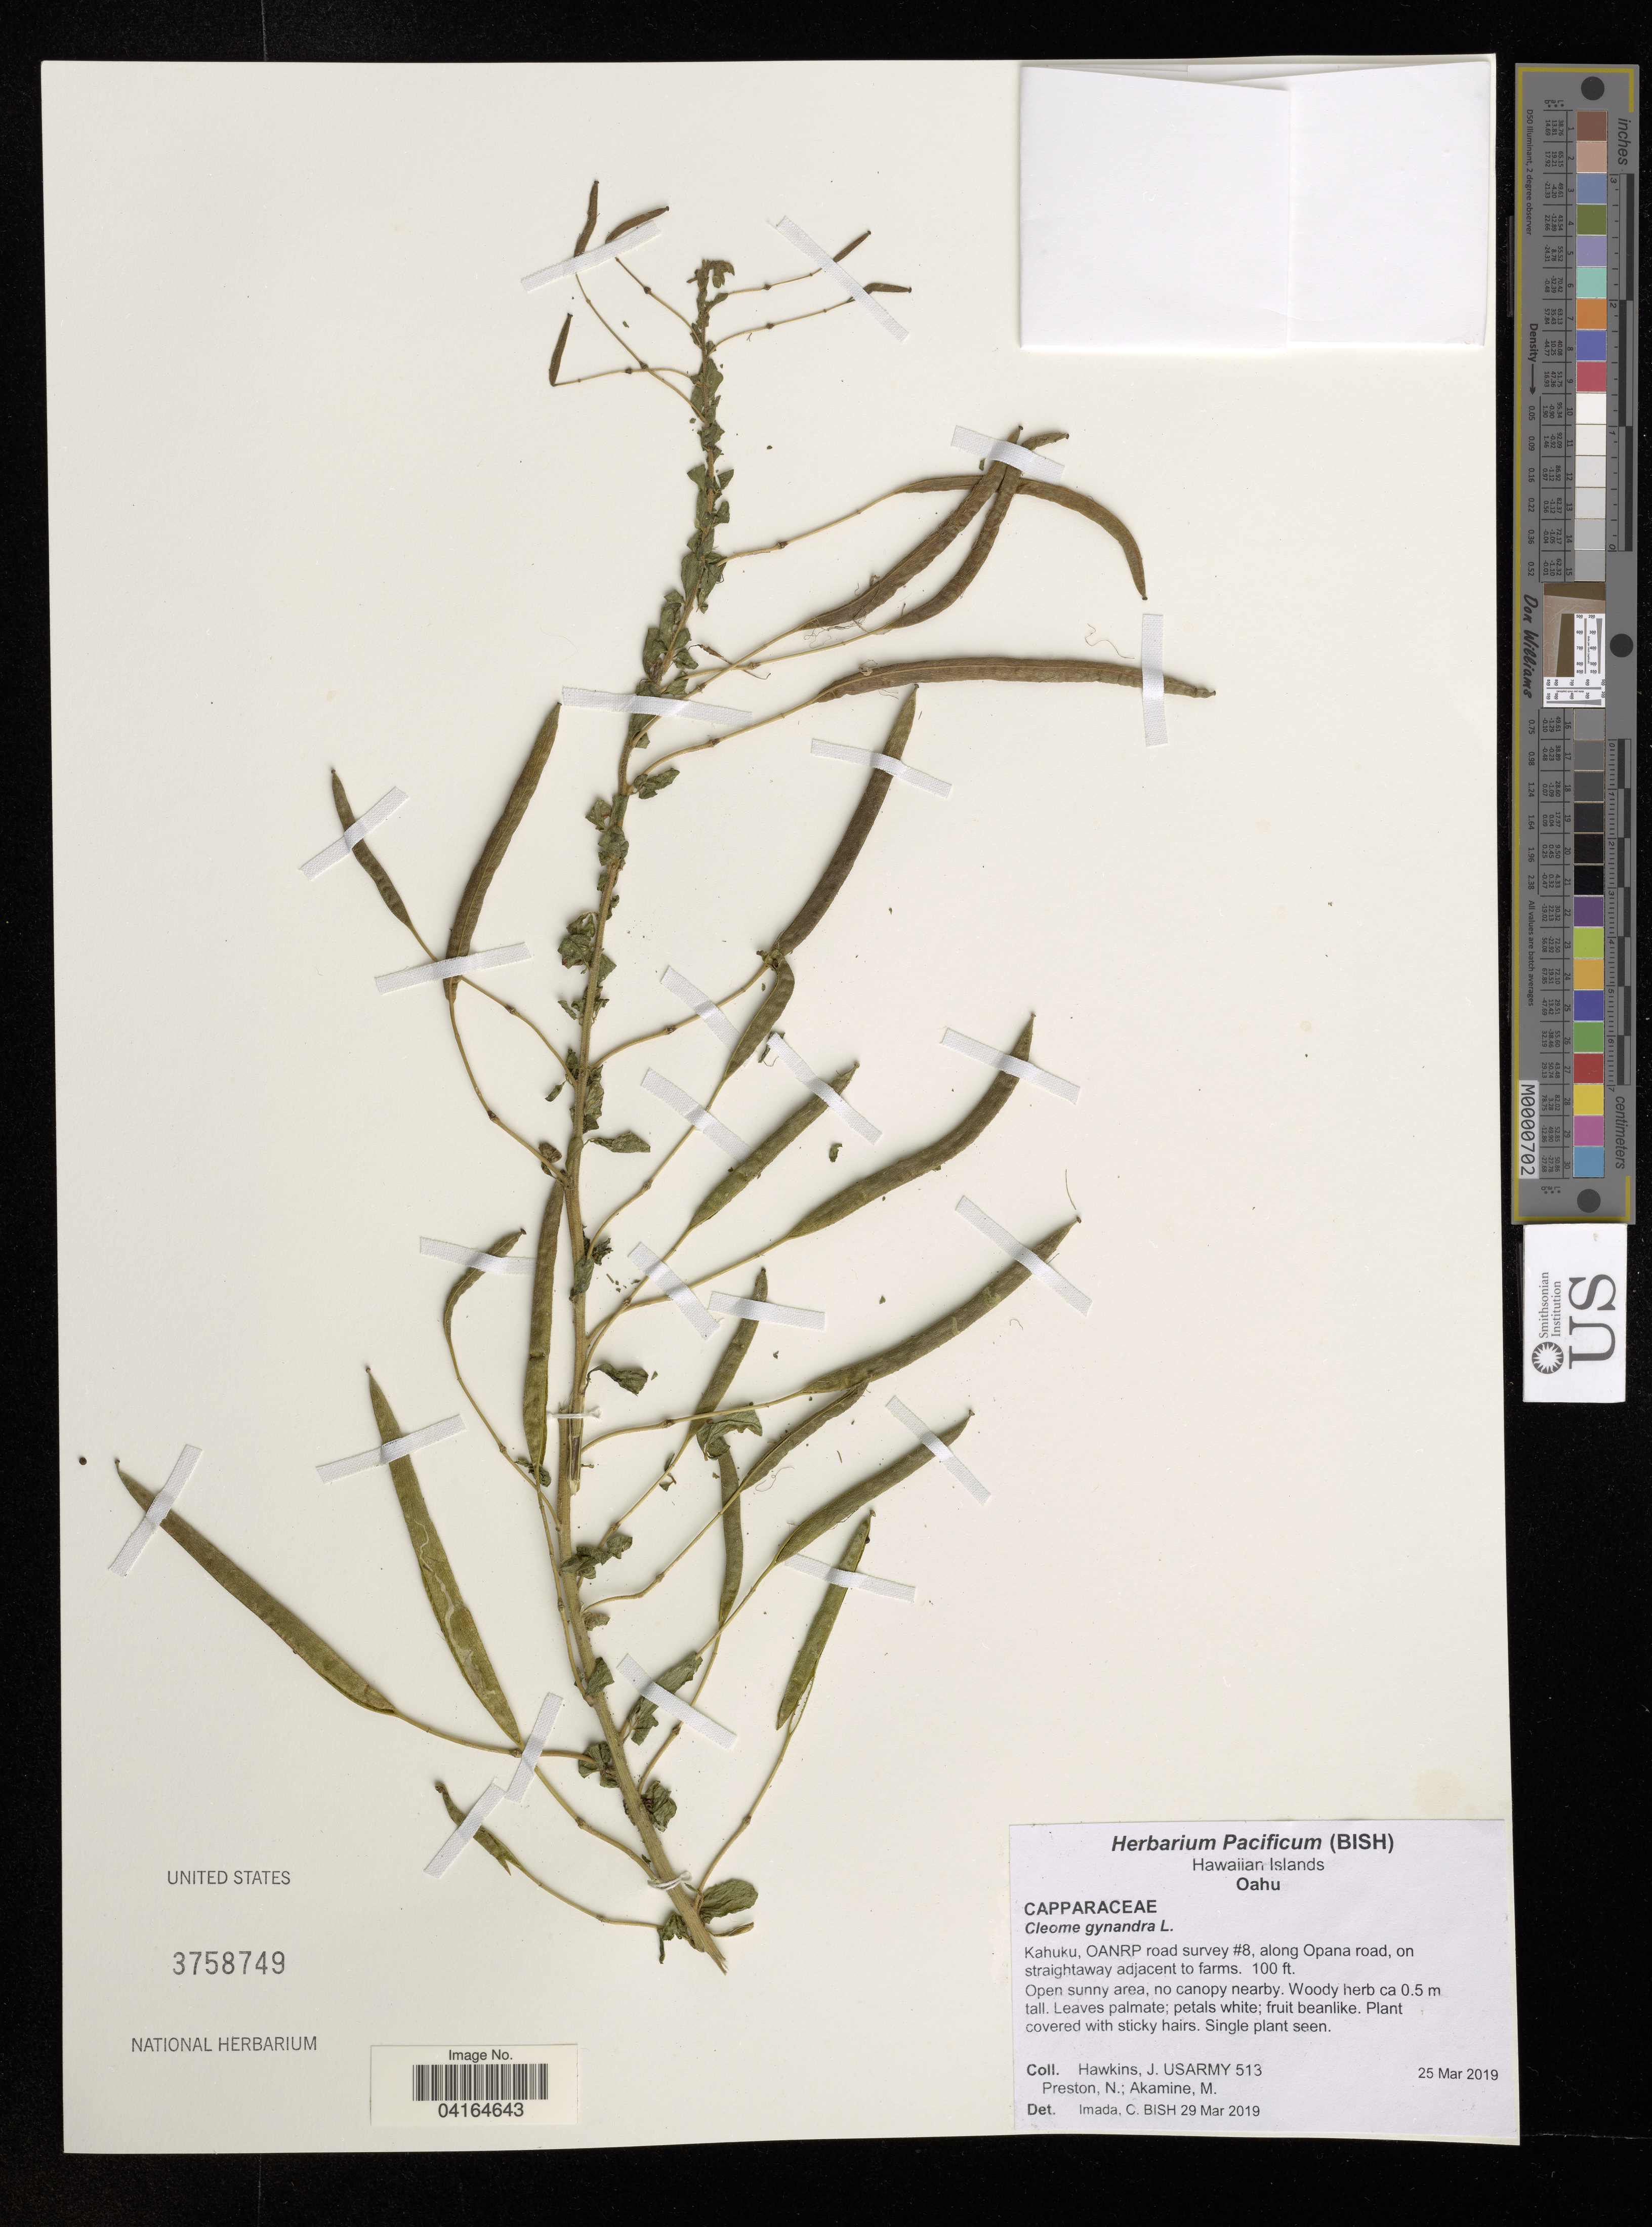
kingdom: Plantae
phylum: Tracheophyta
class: Magnoliopsida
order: Brassicales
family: Cleomaceae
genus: Gynandropsis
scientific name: Gynandropsis gynandra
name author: (L.) Briq.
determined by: Wagner, W. L., (BOT), Smithsonian Institution - National Museum of Natural History (UNITED STATES)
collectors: J. Hawkins, N. Preston & M. Akamine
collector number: USARMY 513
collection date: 2019-03-25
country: United States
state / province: Hawaii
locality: Hawaiian Islands. Oahu. Kahuku, OANRP road survey #8, along Opana road, on straightaway adjacent to farms.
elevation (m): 30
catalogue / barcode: US 3758749